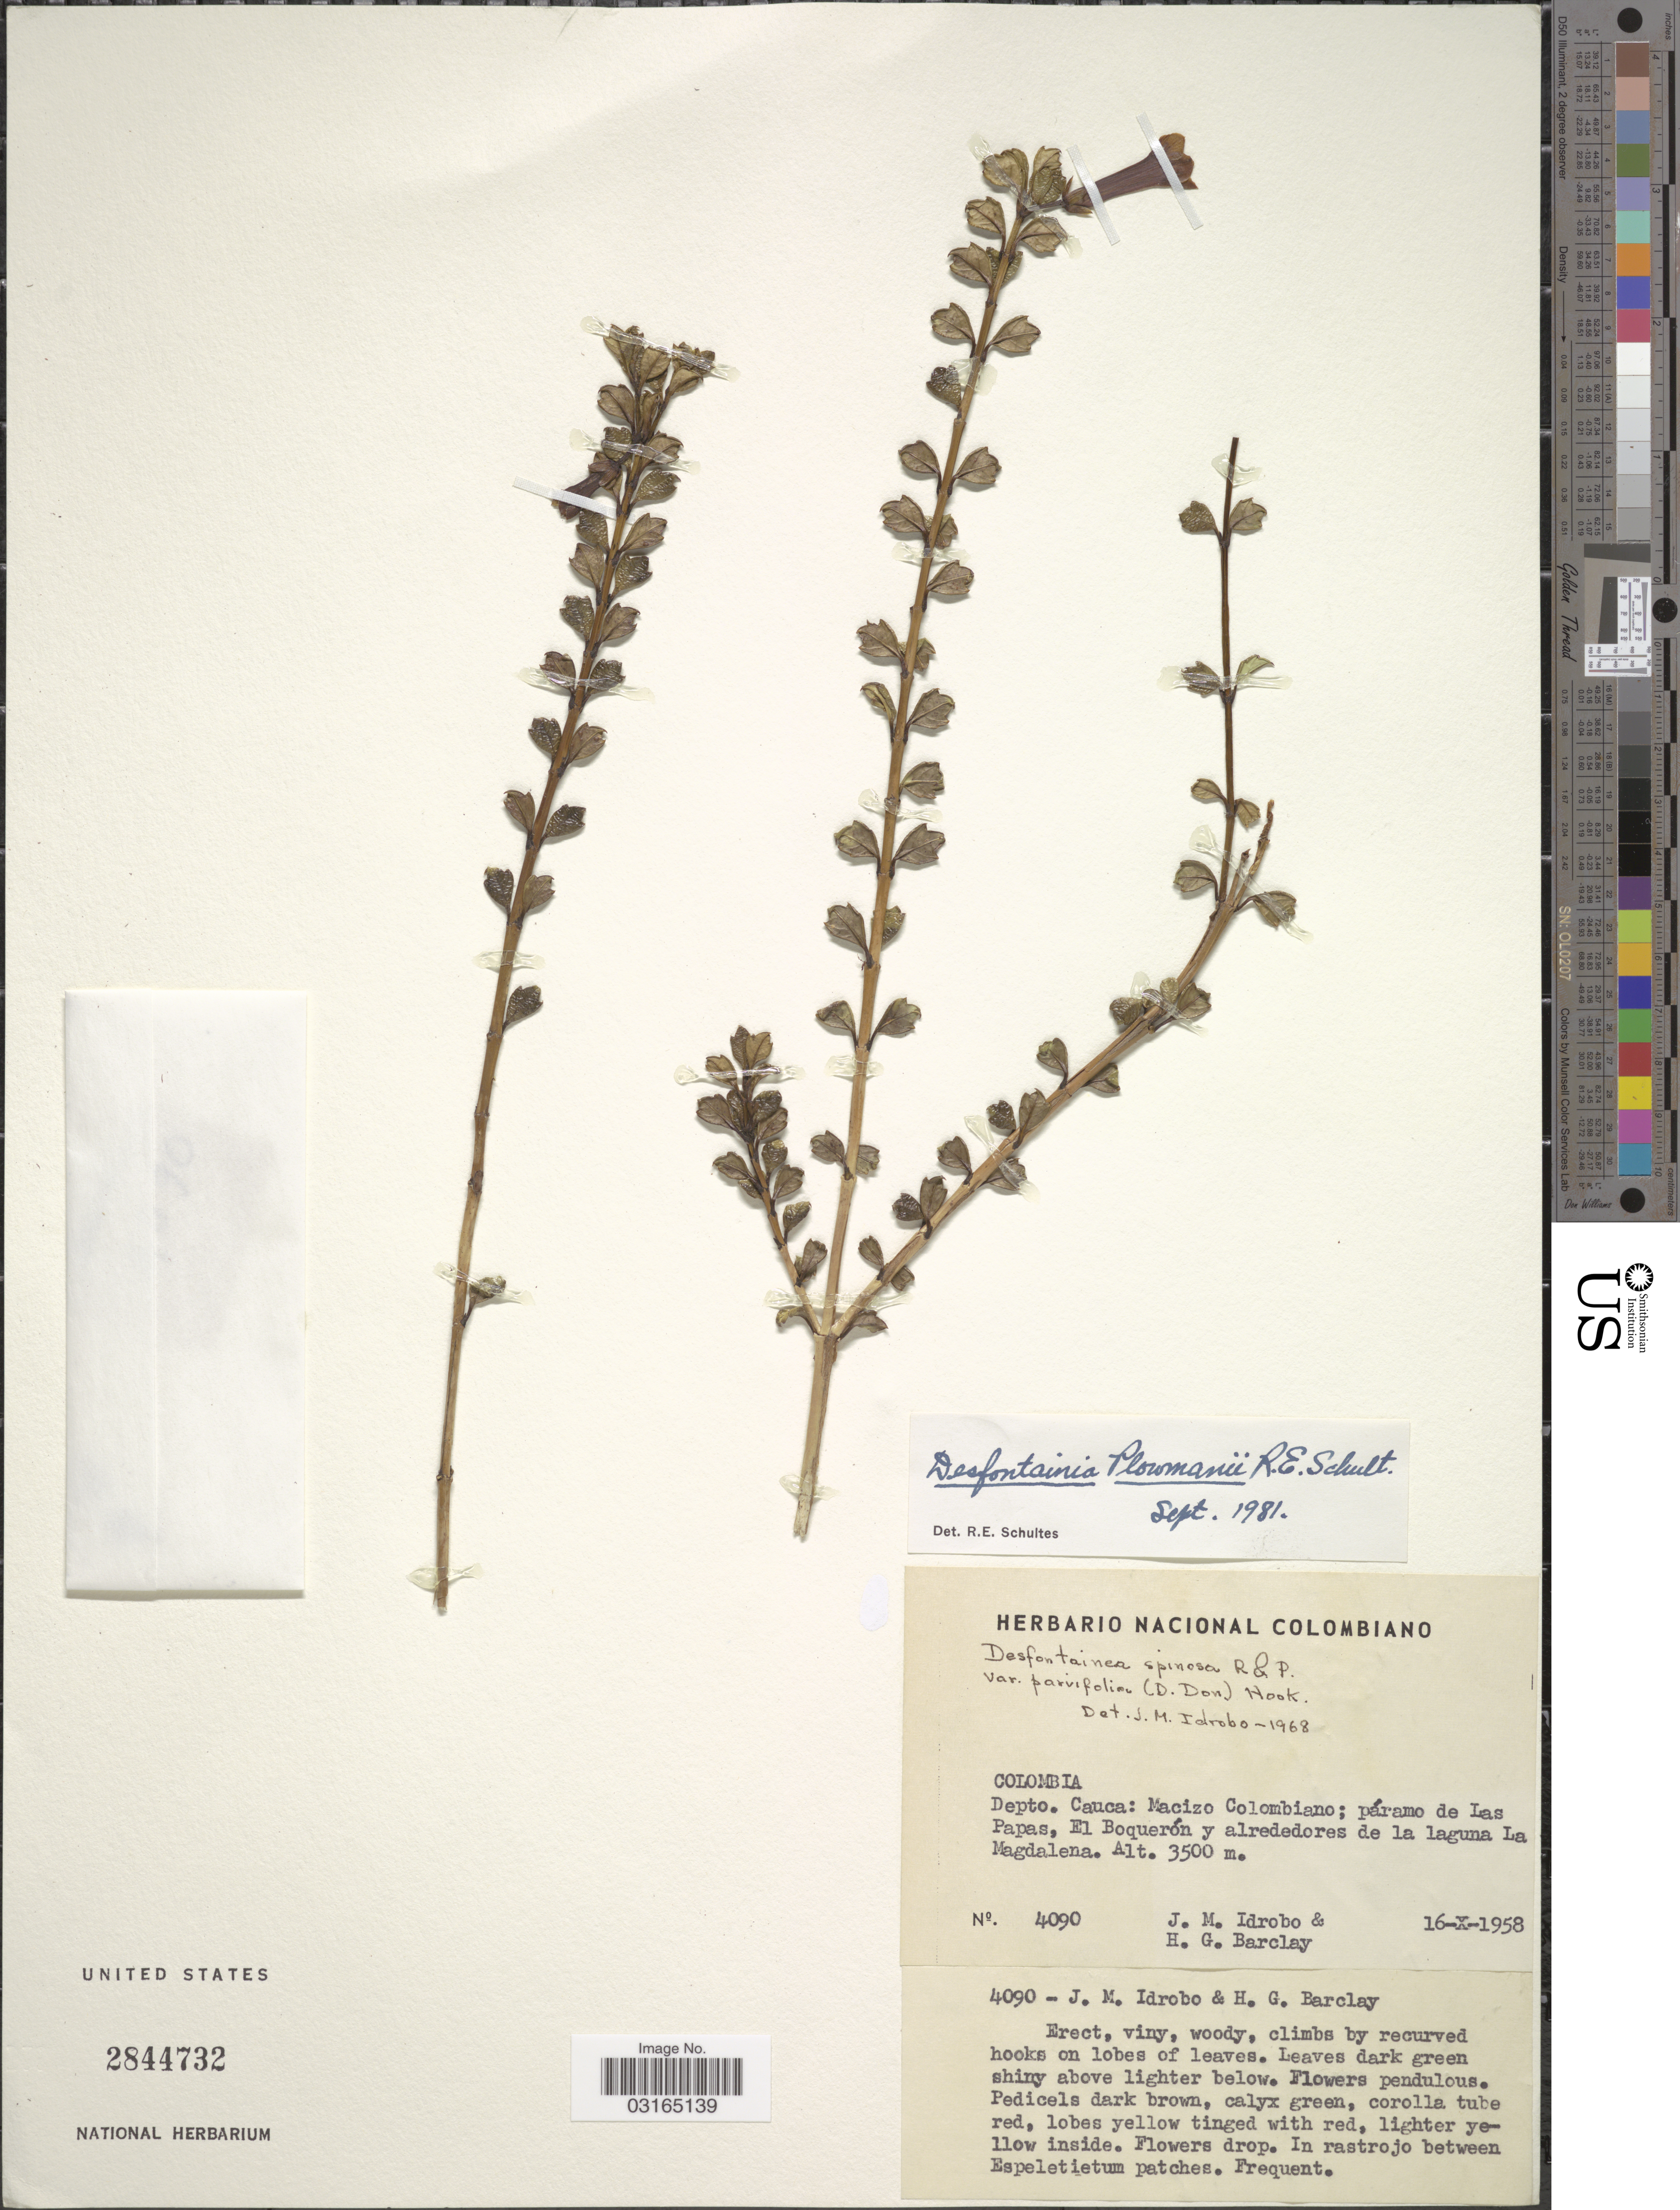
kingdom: Plantae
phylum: Tracheophyta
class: Magnoliopsida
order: Bruniales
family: Columelliaceae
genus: Desfontainia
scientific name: Desfontainia sp.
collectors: J. M. Idrobo & H. G. Barclay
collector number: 4090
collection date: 1958-10-16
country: Colombia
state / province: Cauca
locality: Depto. Cauca.: Macizo Colombiano: páramo de Las Papas, El Boquerón y alrededores de la laguna La Magdalena.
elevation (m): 3500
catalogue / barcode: US 2844732